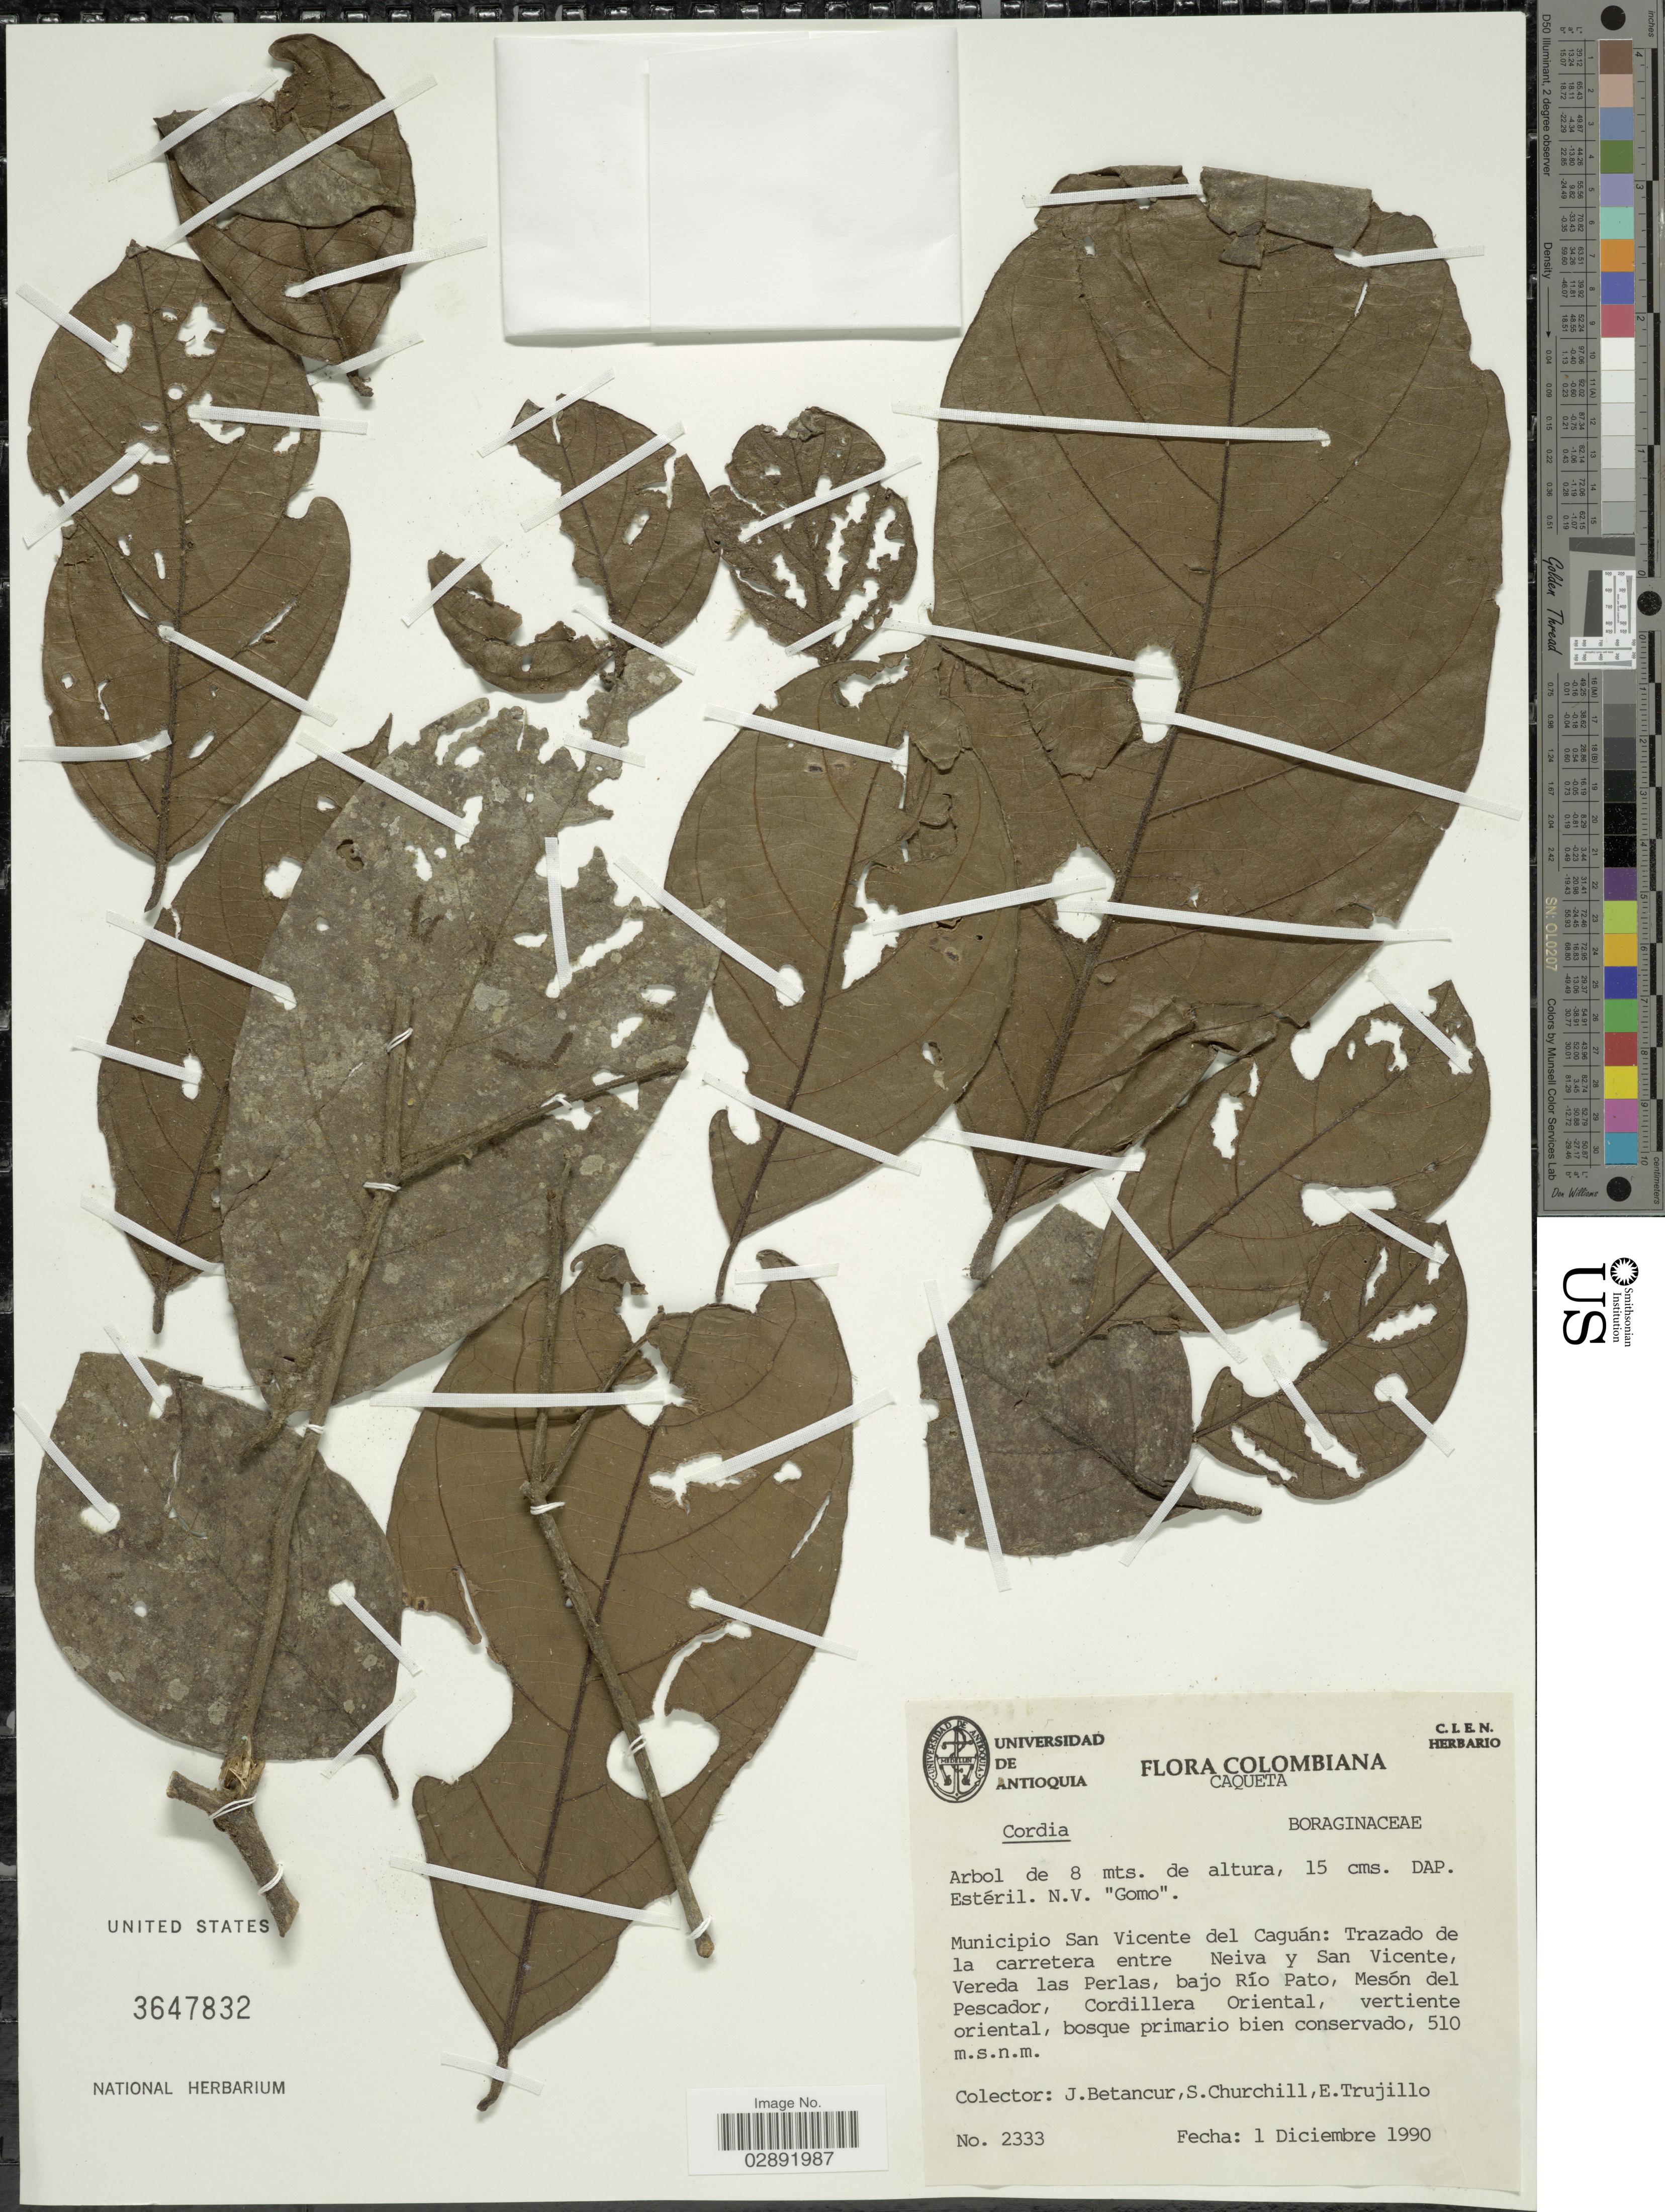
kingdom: Plantae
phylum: Tracheophyta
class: Magnoliopsida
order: Boraginales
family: Cordiaceae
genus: Cordia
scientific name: Cordia sp.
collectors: J. Betancur, S. Churchill & E. Trujillo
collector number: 2333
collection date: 1990-12-01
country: Colombia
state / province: Caquetá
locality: Municipio San Vicente del Caguán: Trazado de la carretera entre Neiva y San Vicente, Vereda las Perlas, bajo Río Pato, Mesón del Pescador, Cordillera Oriental.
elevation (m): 510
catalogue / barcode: US 3647832